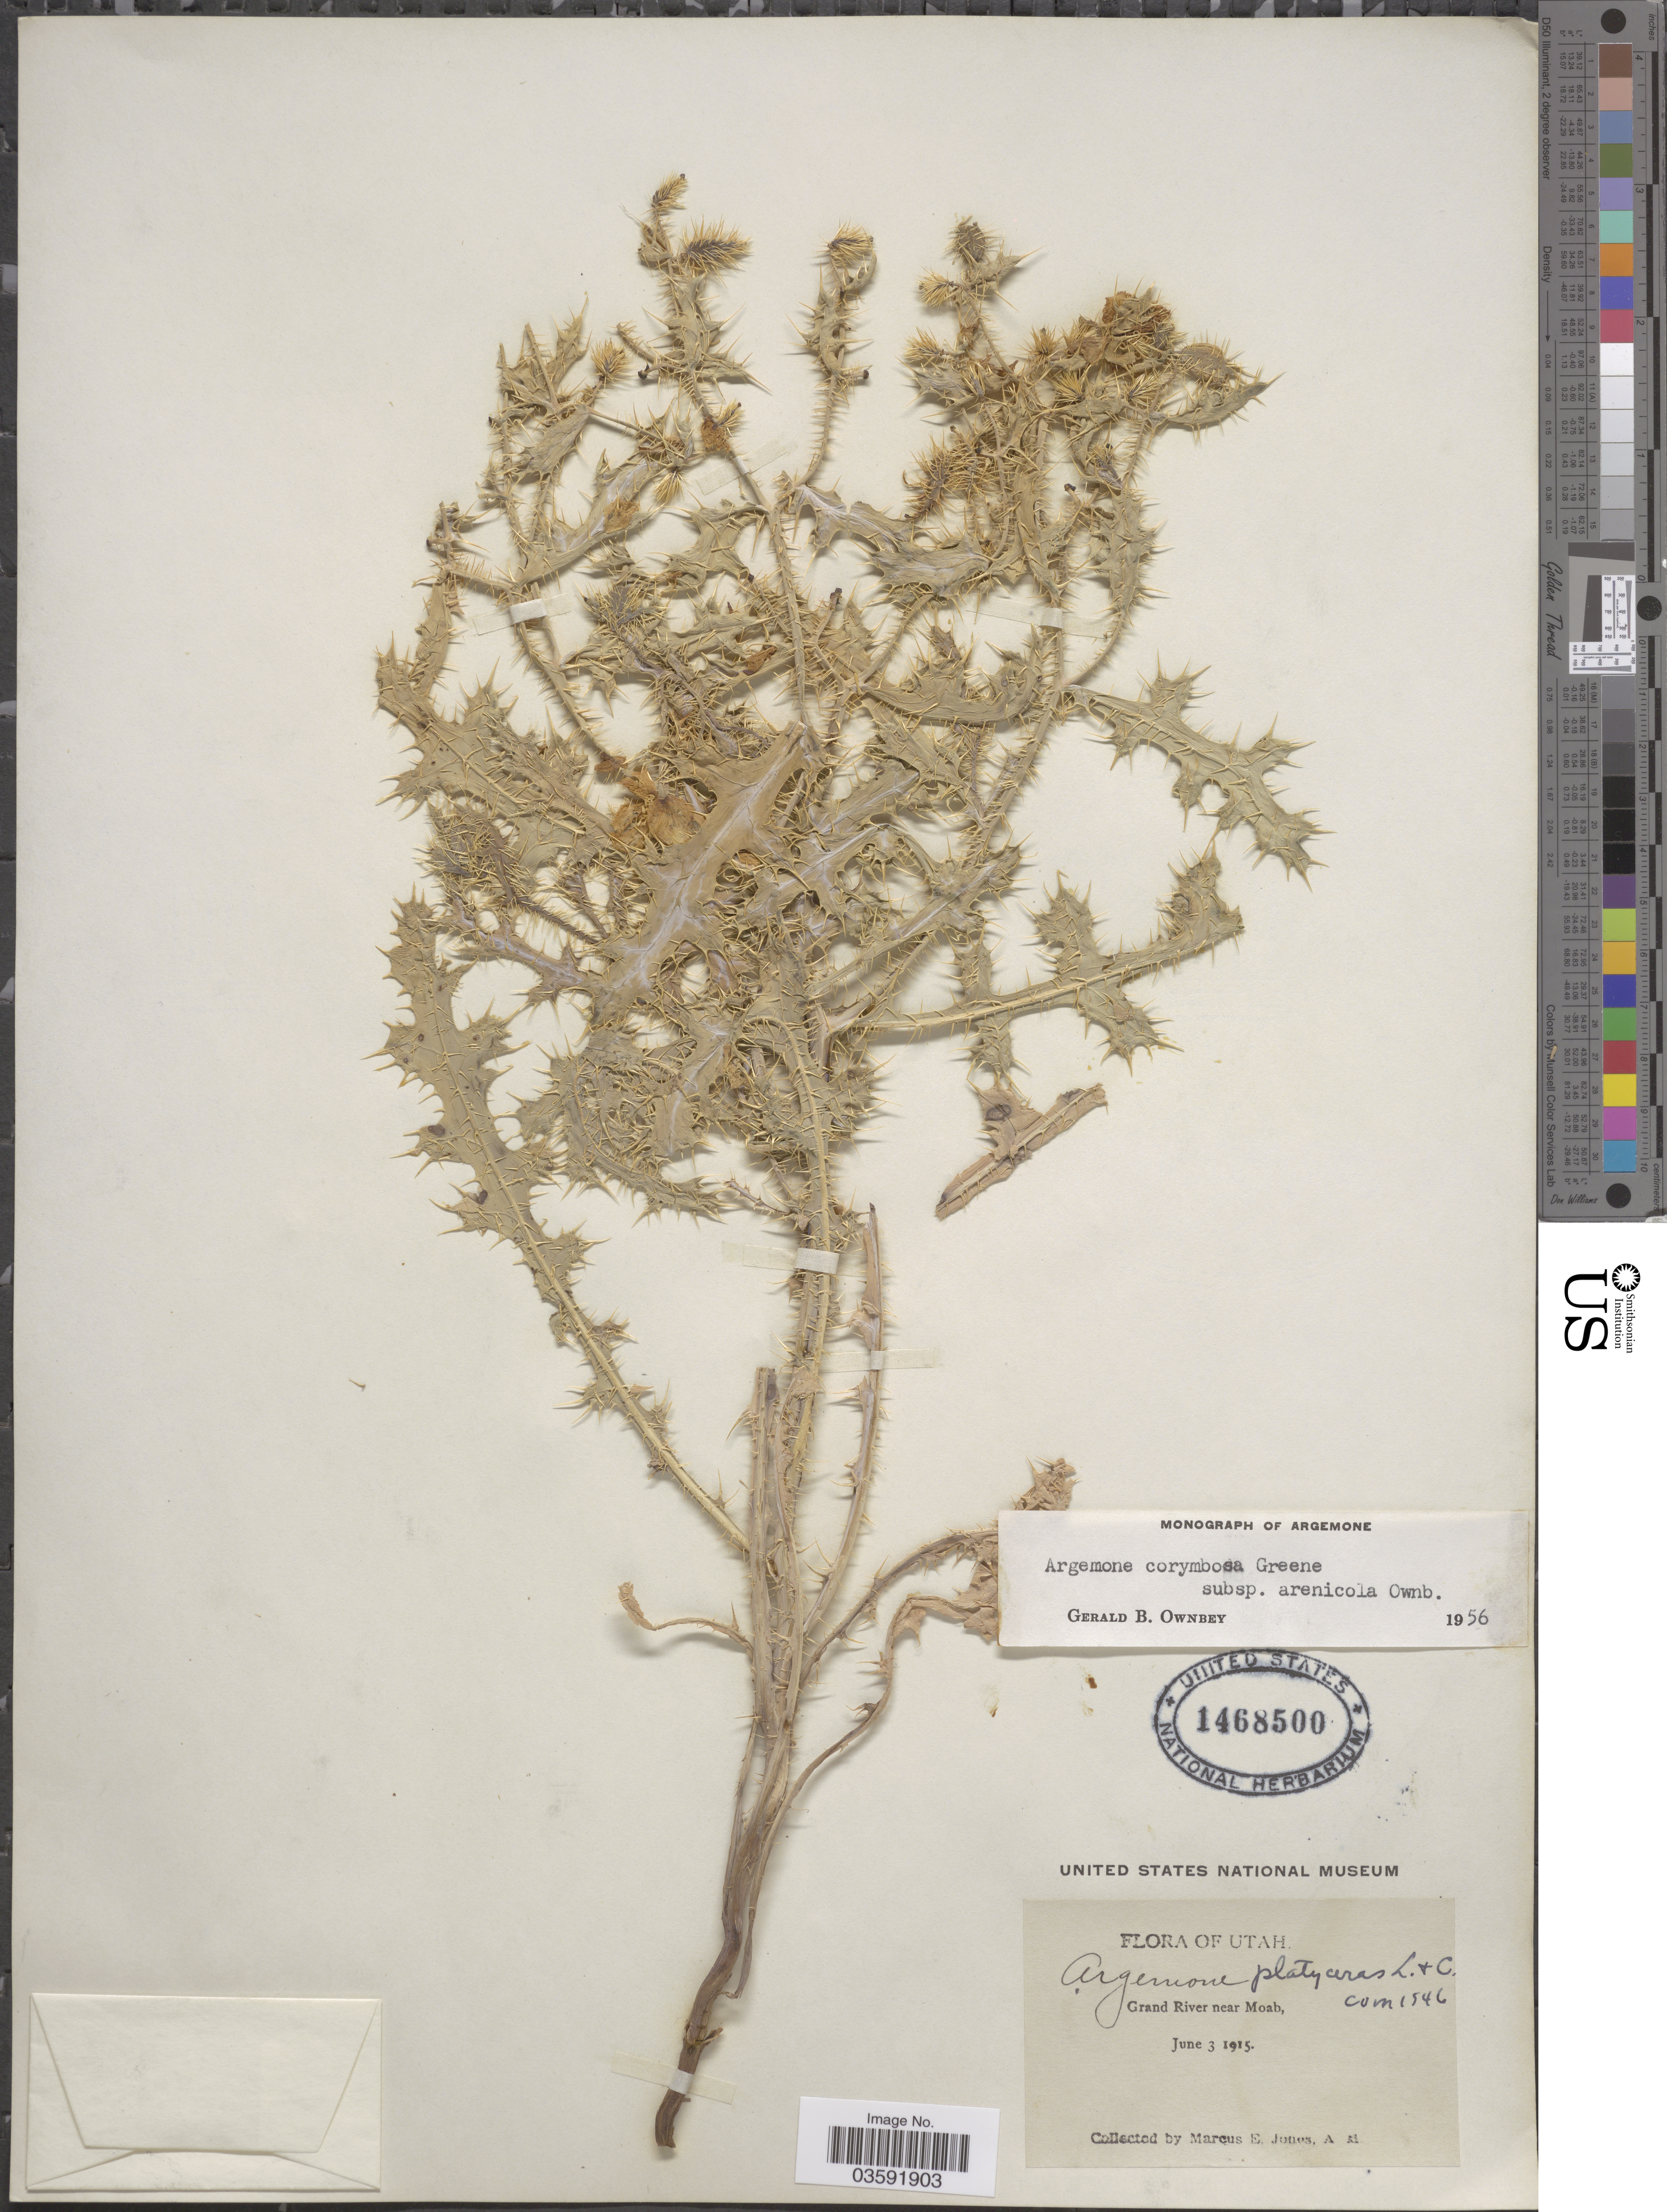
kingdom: Plantae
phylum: Tracheophyta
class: Magnoliopsida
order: Ranunculales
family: Papaveraceae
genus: Argemone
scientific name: Argemone corymbosa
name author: Greene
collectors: M. E. Jones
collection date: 1915-06-03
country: United States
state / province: Utah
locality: Grand River near Moab.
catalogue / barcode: US 1468500